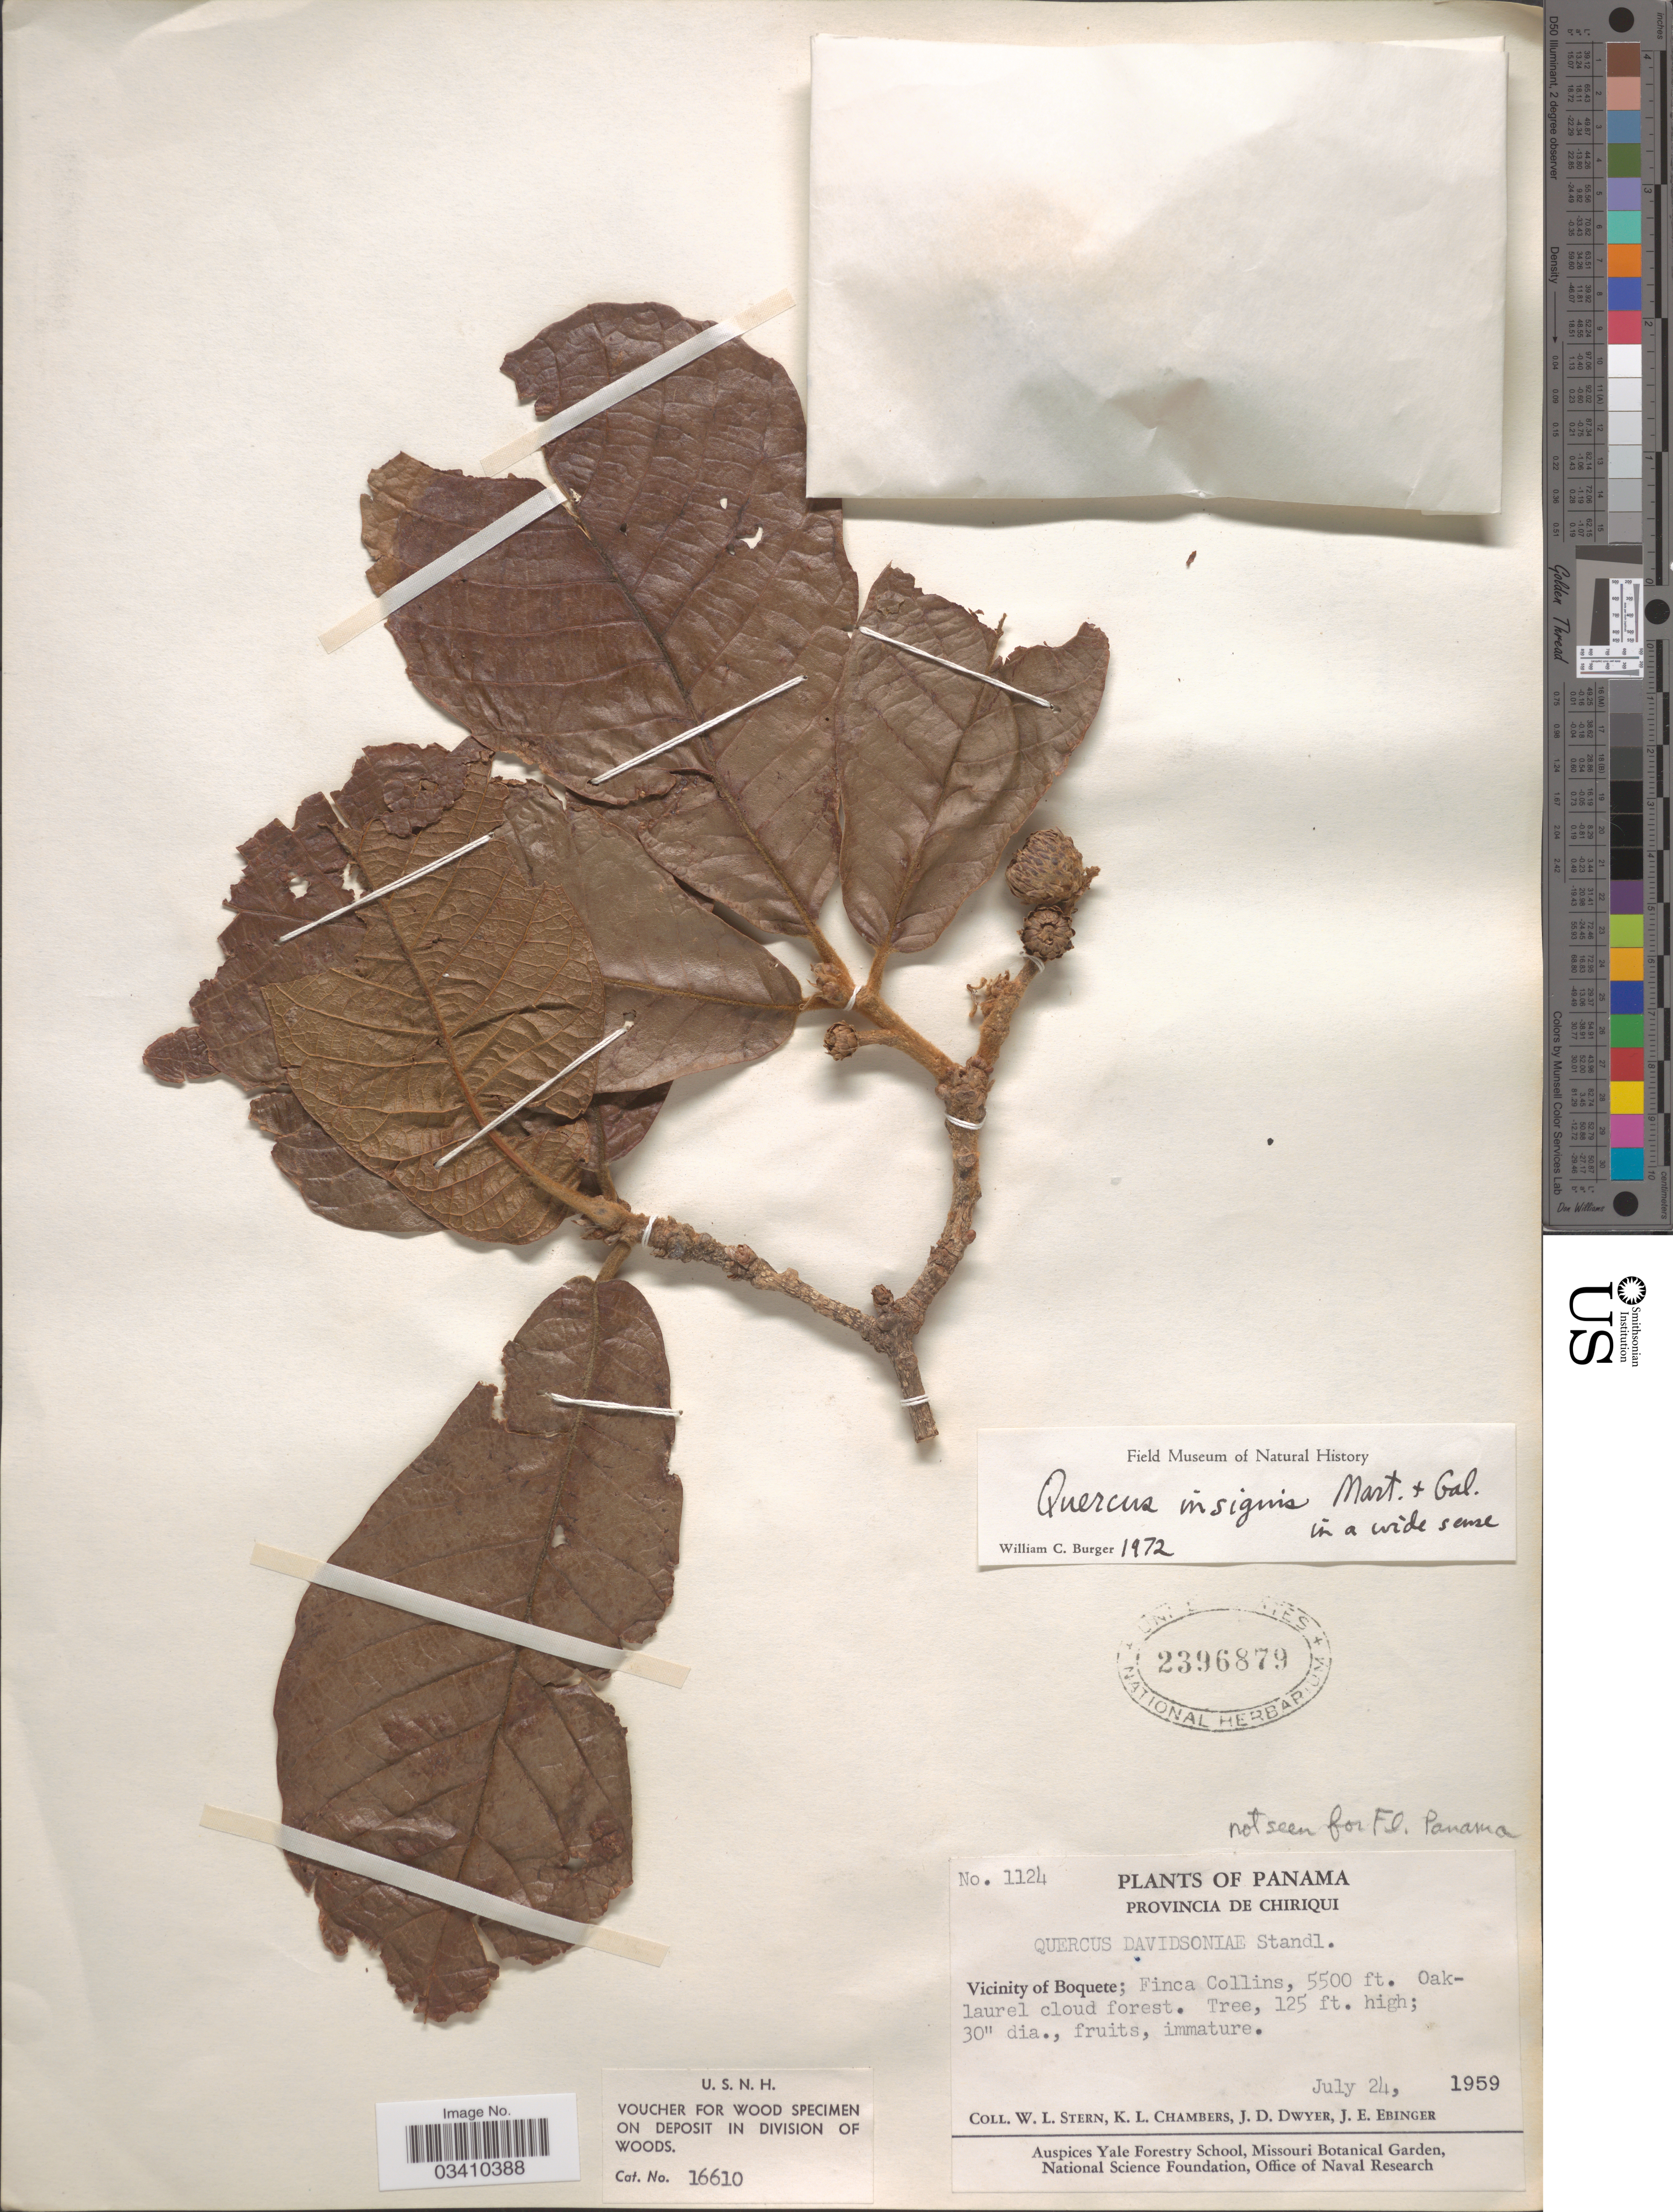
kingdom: Plantae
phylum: Tracheophyta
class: Magnoliopsida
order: Fagales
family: Fagaceae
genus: Quercus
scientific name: Quercus insignis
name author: M. Martens & Galeotti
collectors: W. L. Stern, K. Chambers, J. D. Dwyer & J. Ebinger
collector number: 1124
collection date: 1959-07-24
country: Panama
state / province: Chiriqui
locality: Vicinity of Boquete; Finca Collins.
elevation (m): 1676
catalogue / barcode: US 2396879